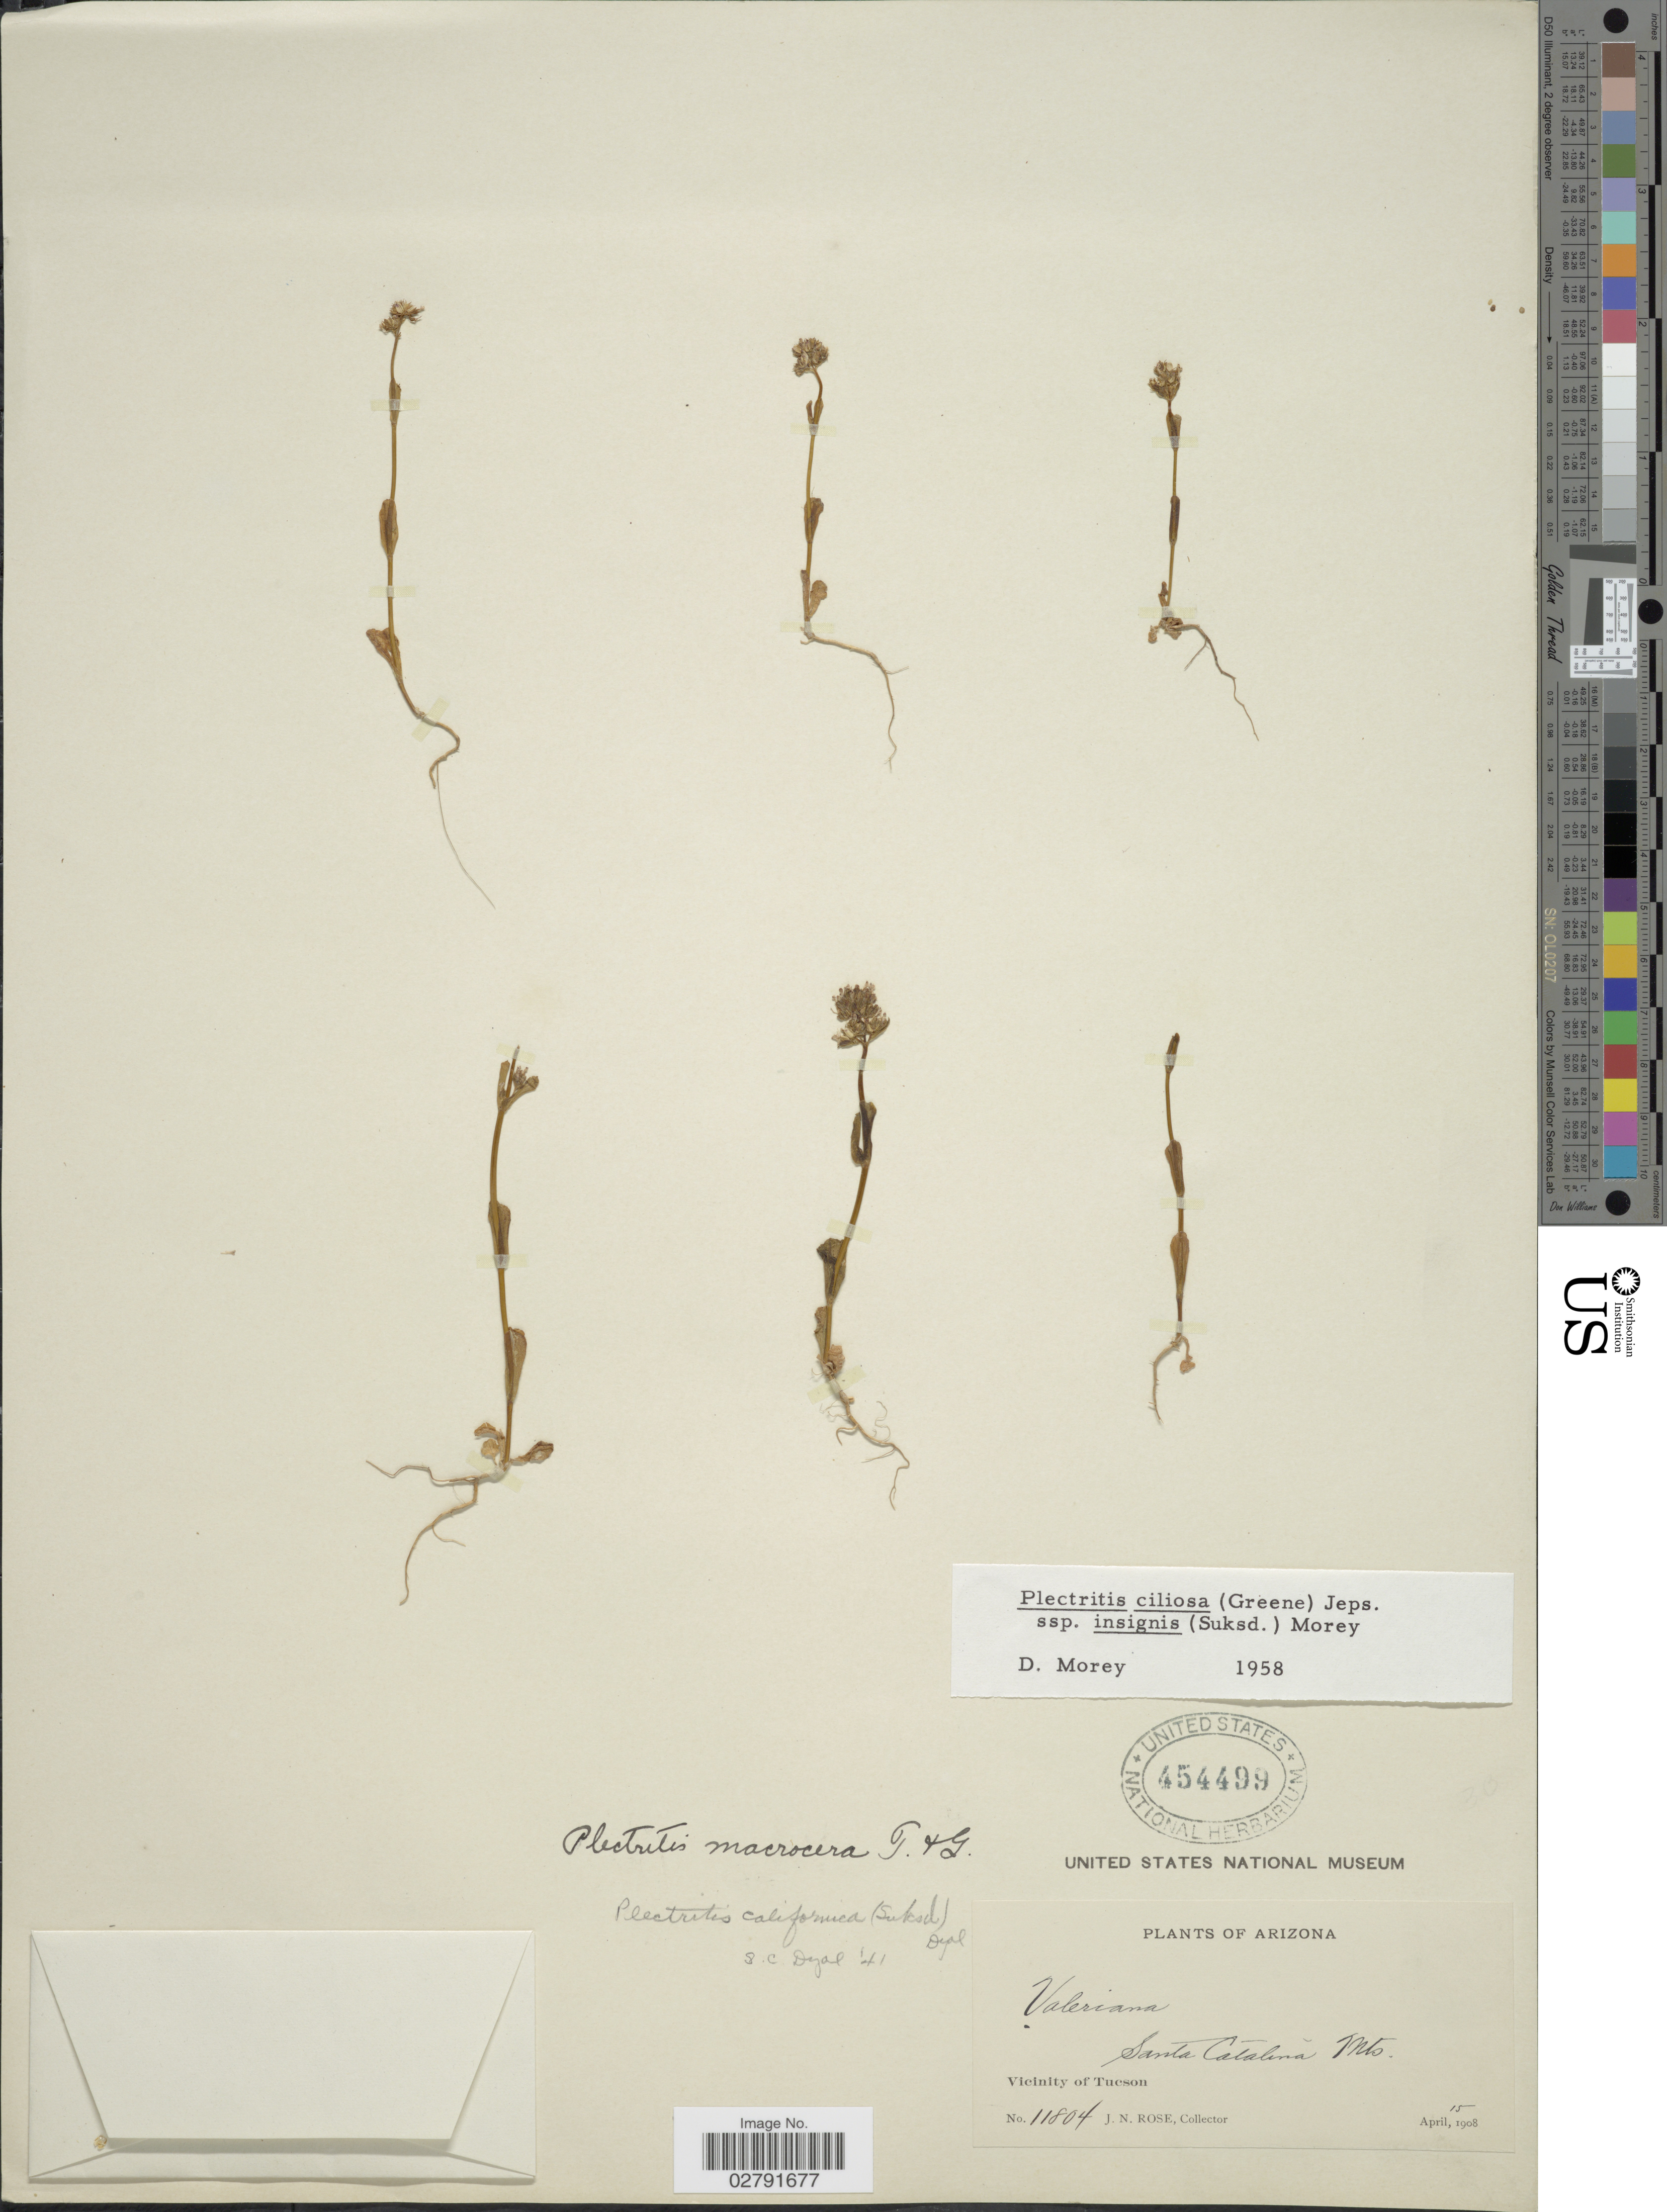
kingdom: Plantae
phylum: Tracheophyta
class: Magnoliopsida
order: Dipsacales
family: Caprifoliaceae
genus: Plectritis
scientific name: Plectritis ciliosa subsp. insignis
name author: (Suksd.) Morey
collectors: J. N. Rose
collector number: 11804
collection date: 1908-04-15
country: United States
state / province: Arizona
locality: Santa Catalena Mts. Vicinity of Tucson.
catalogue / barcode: US 454499